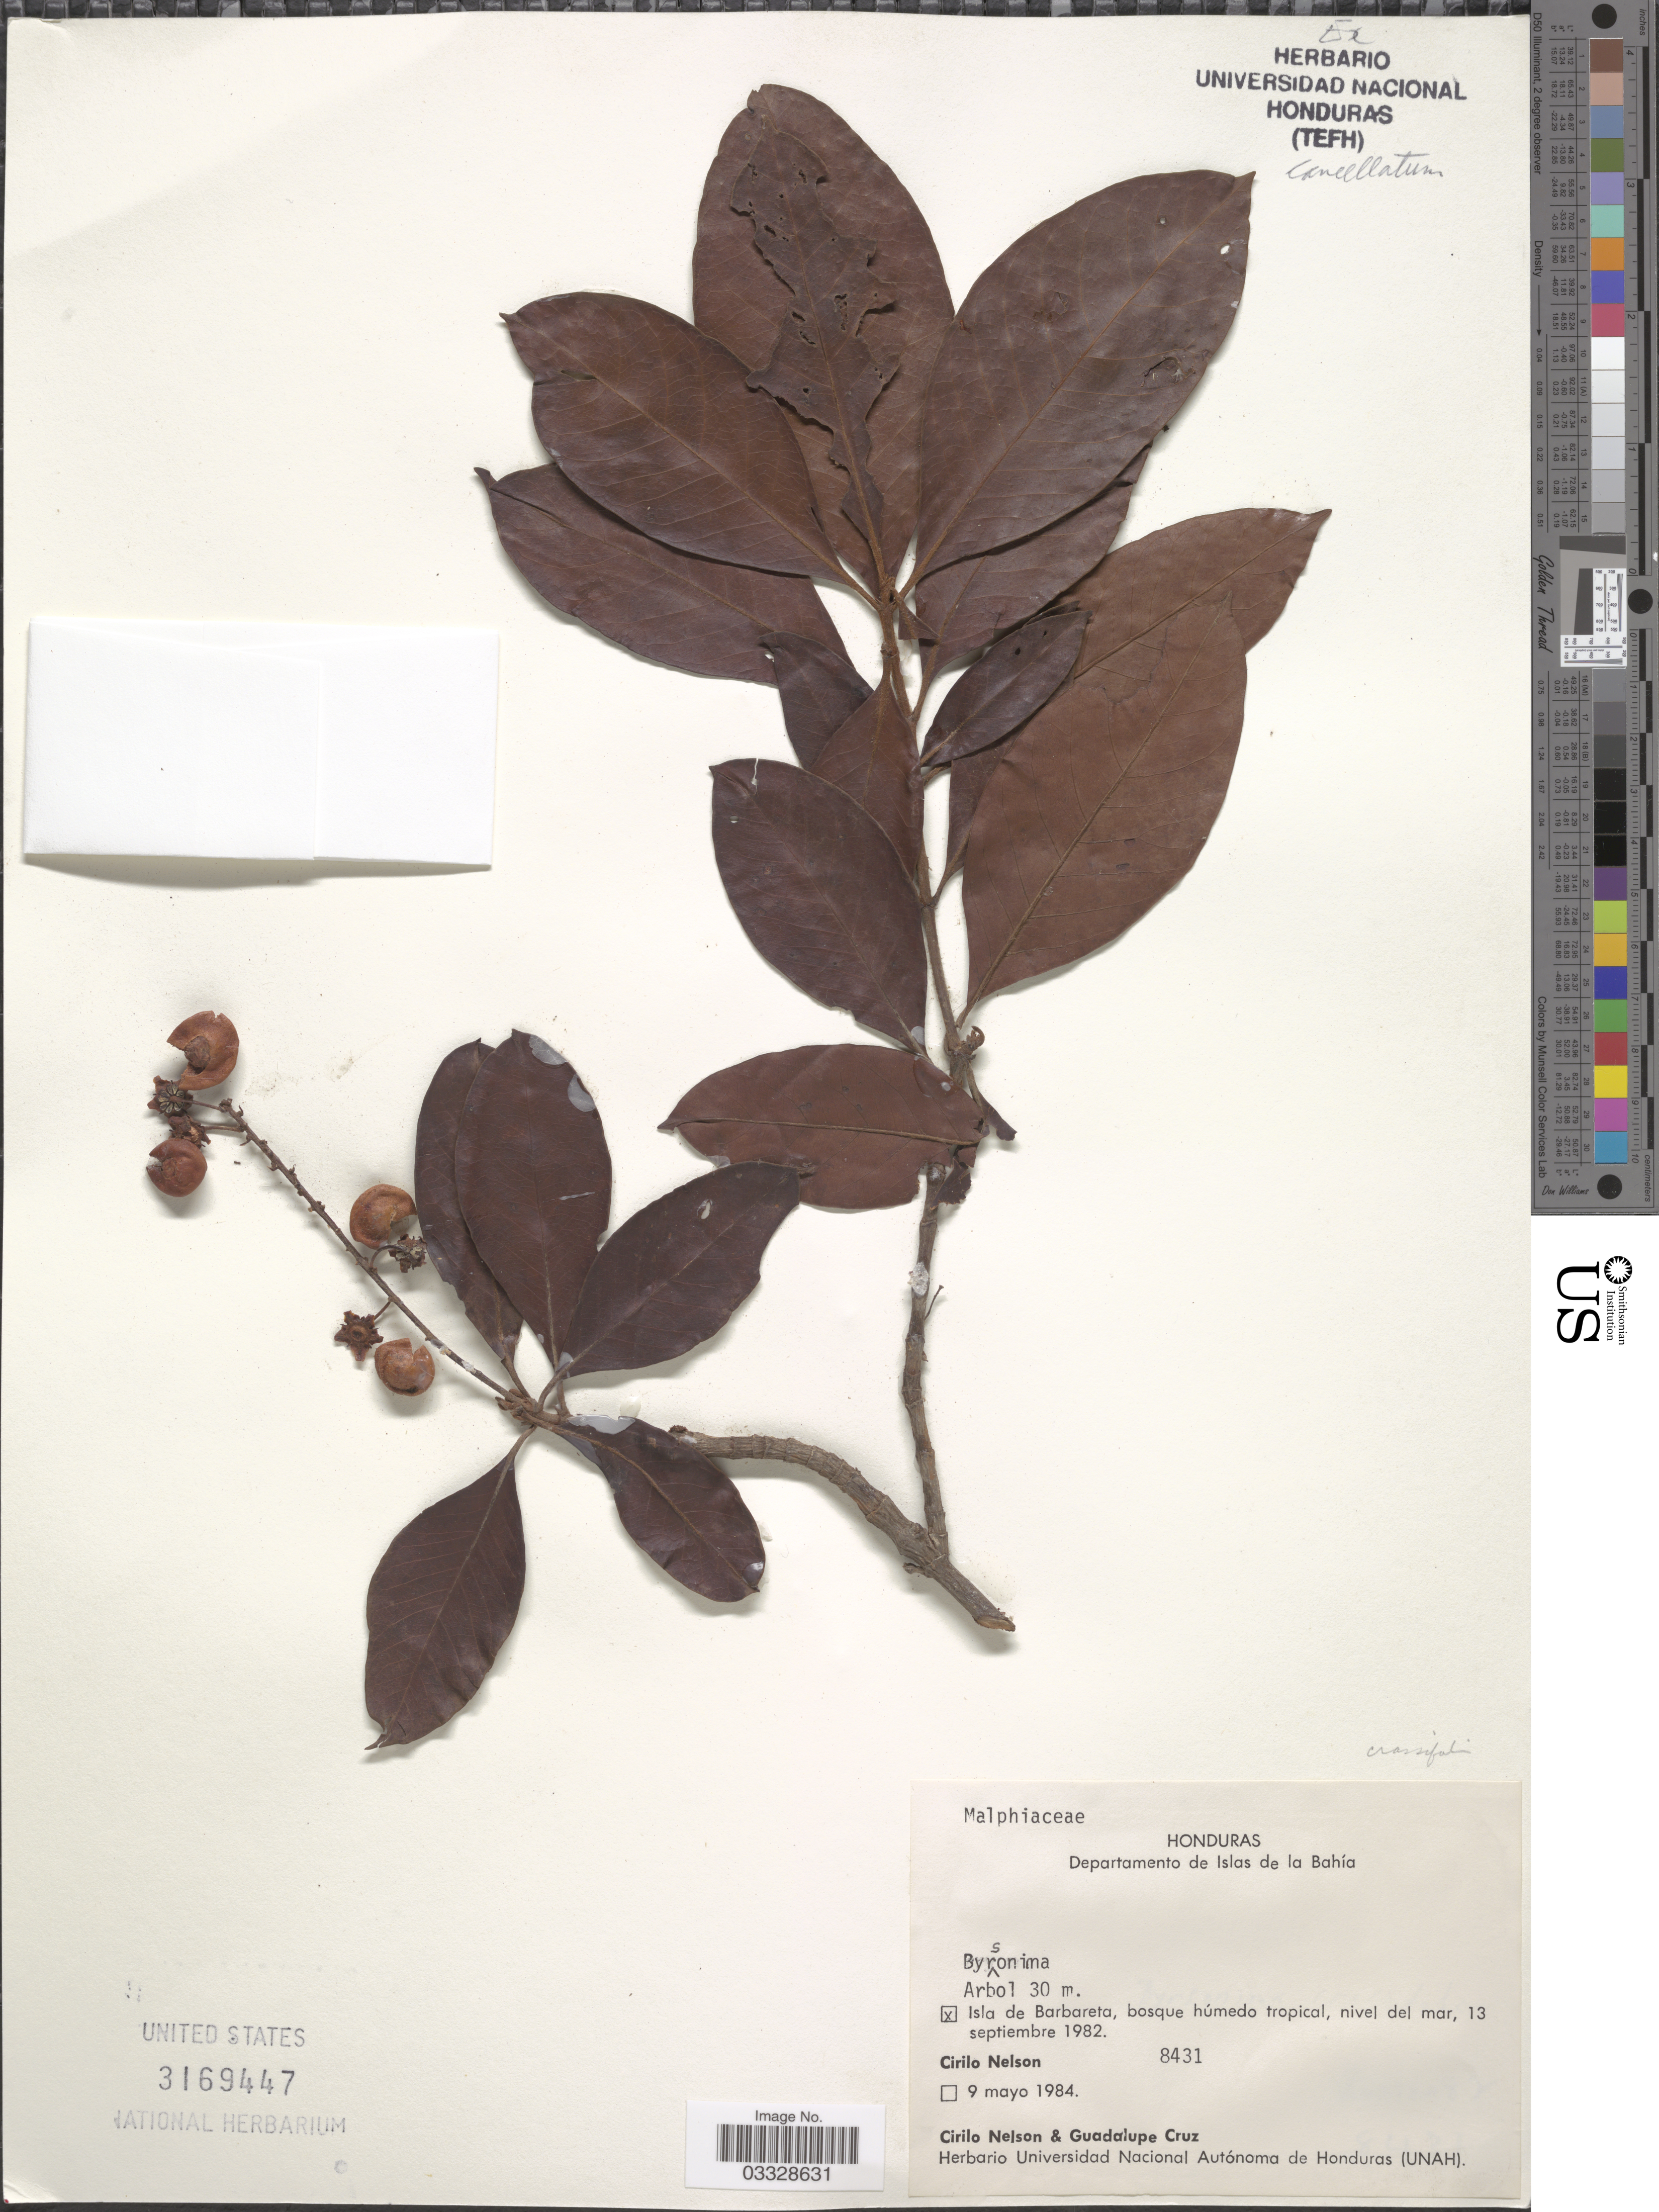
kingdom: Plantae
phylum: Tracheophyta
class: Magnoliopsida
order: Malpighiales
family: Malpighiaceae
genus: Byrsonima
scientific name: Byrsonima crassifolia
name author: (L.) Kunth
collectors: C. Nelson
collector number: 8431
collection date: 1984-05-13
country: Honduras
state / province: Islas de la Bahía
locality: Departamento de Islas de la Bahía. Isla de Barbareta.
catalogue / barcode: US 3169447